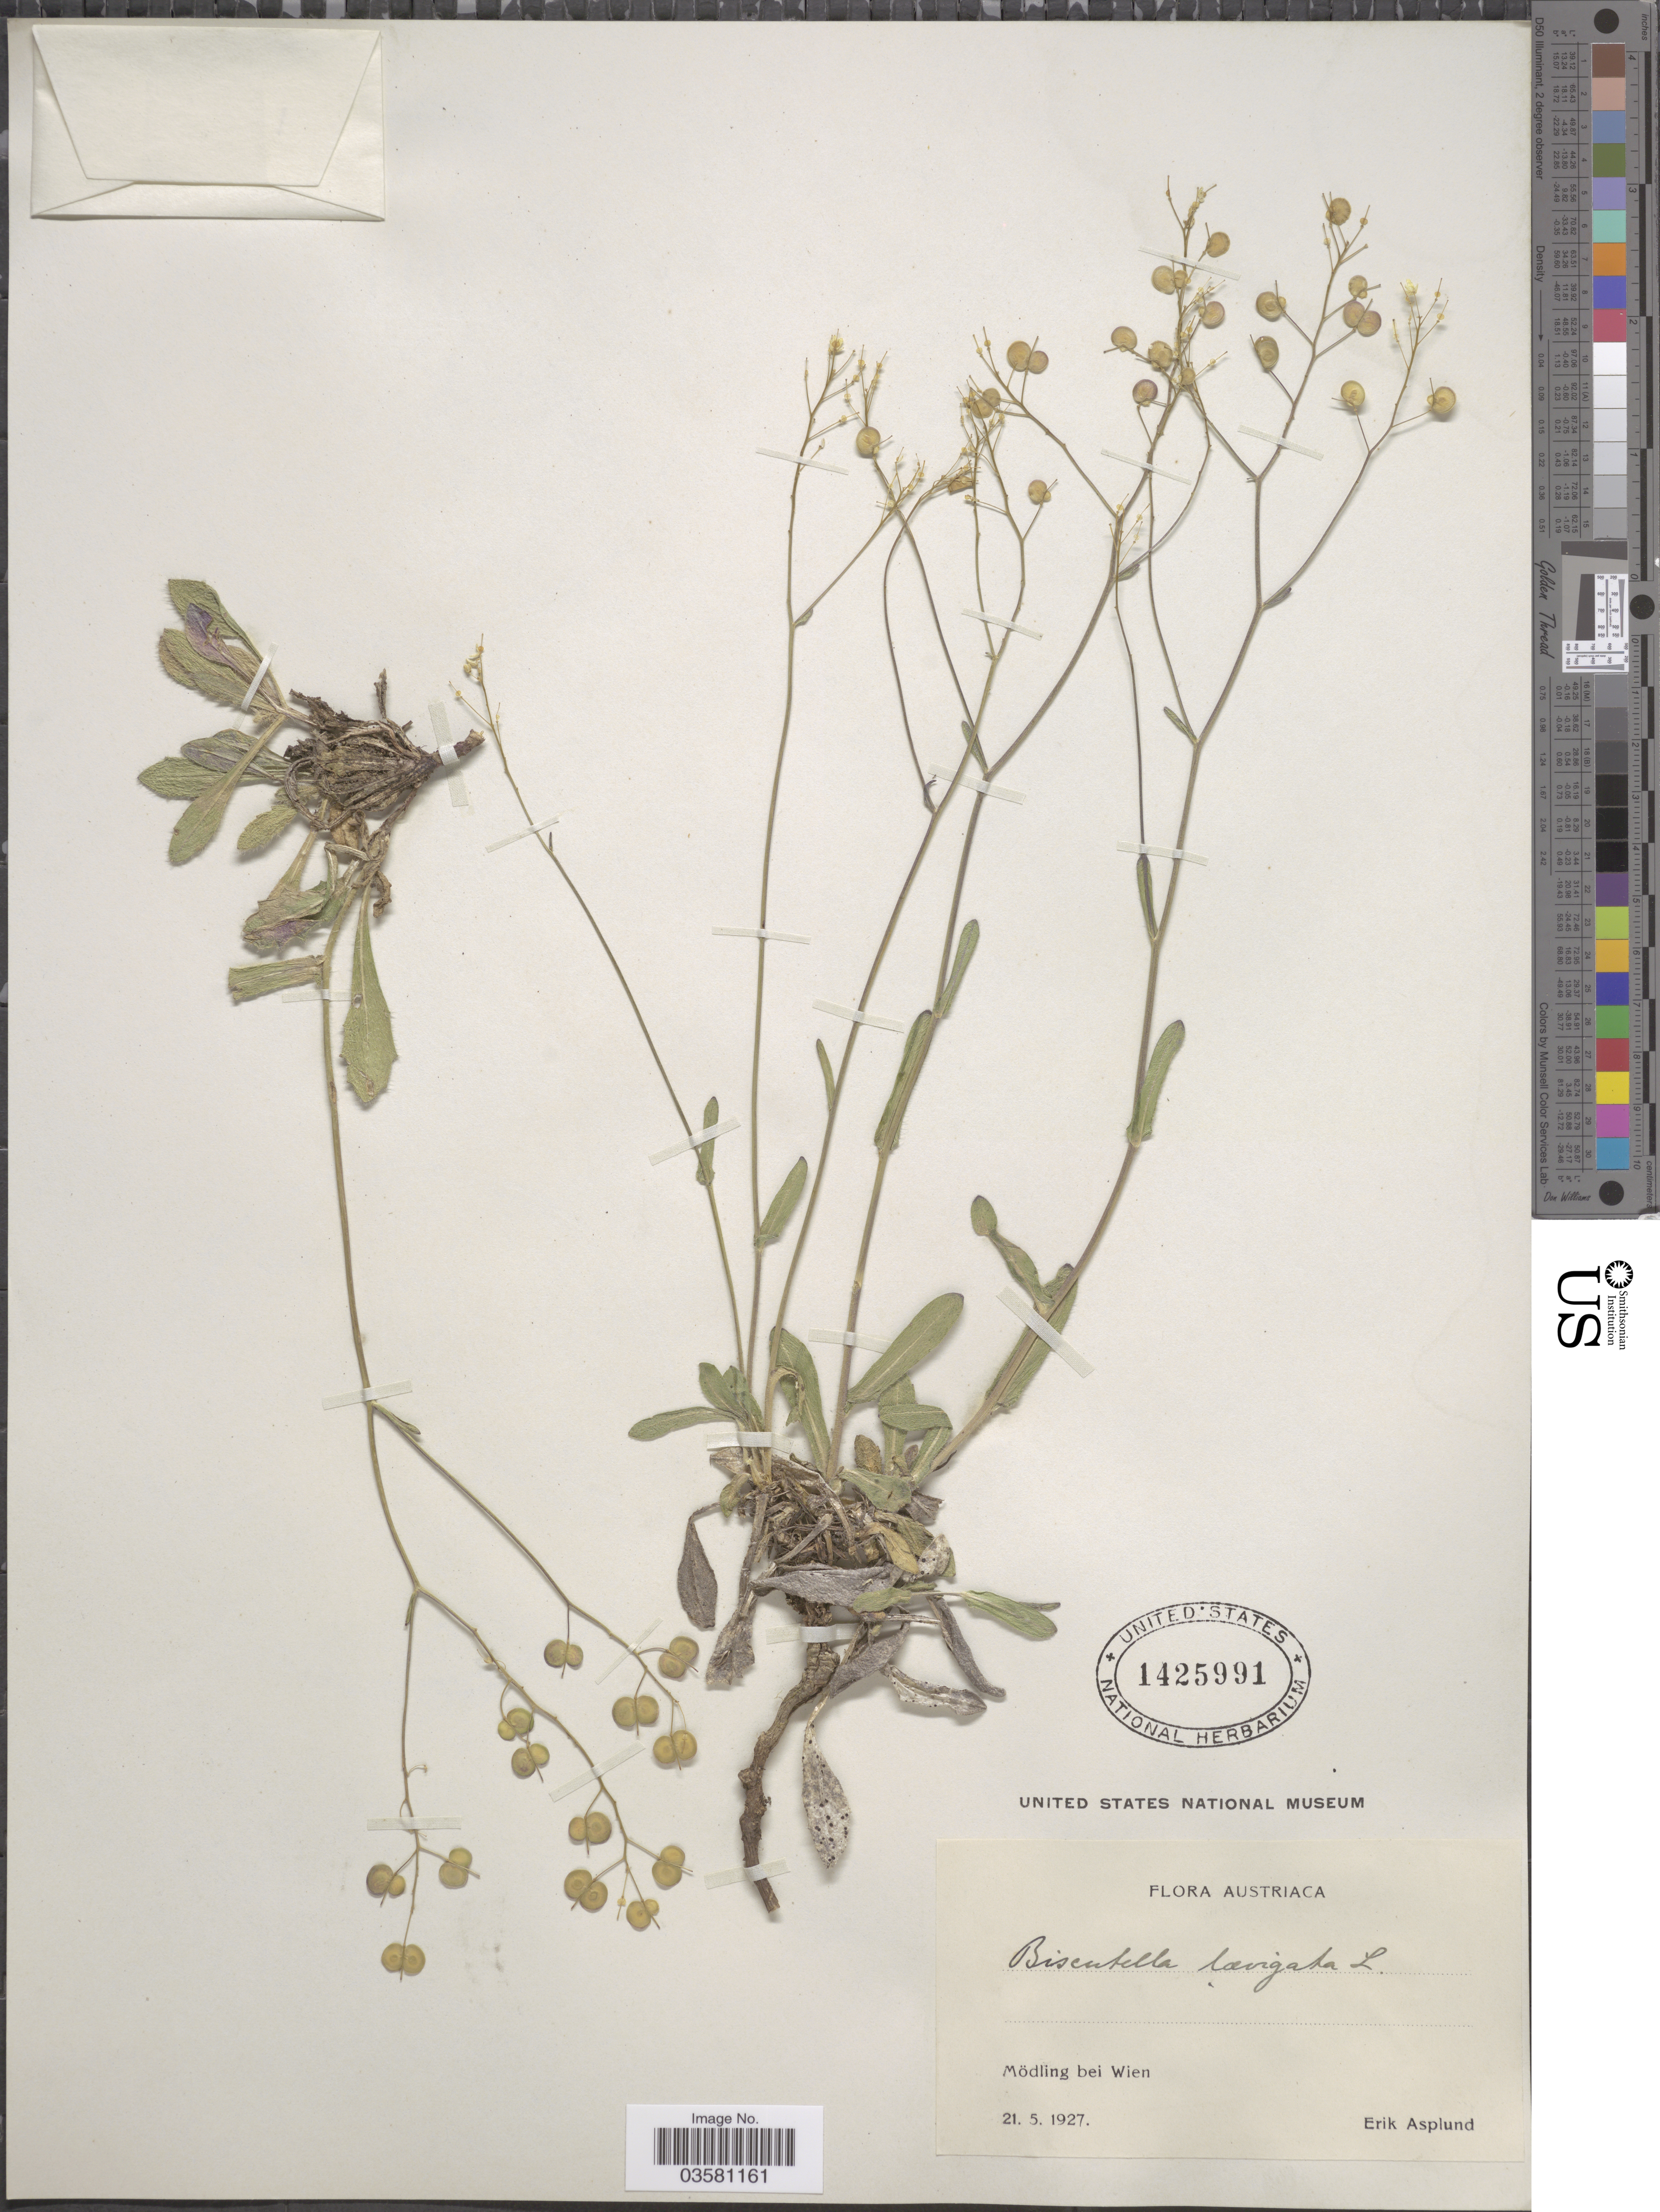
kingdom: Plantae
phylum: Tracheophyta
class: Magnoliopsida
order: Brassicales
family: Brassicaceae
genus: Biscutella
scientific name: Biscutella laevigata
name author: L.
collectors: E. Asplund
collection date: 1927-05-21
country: Austria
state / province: Wien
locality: Austriaca. Mödling bei Wien.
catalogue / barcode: US 1425991